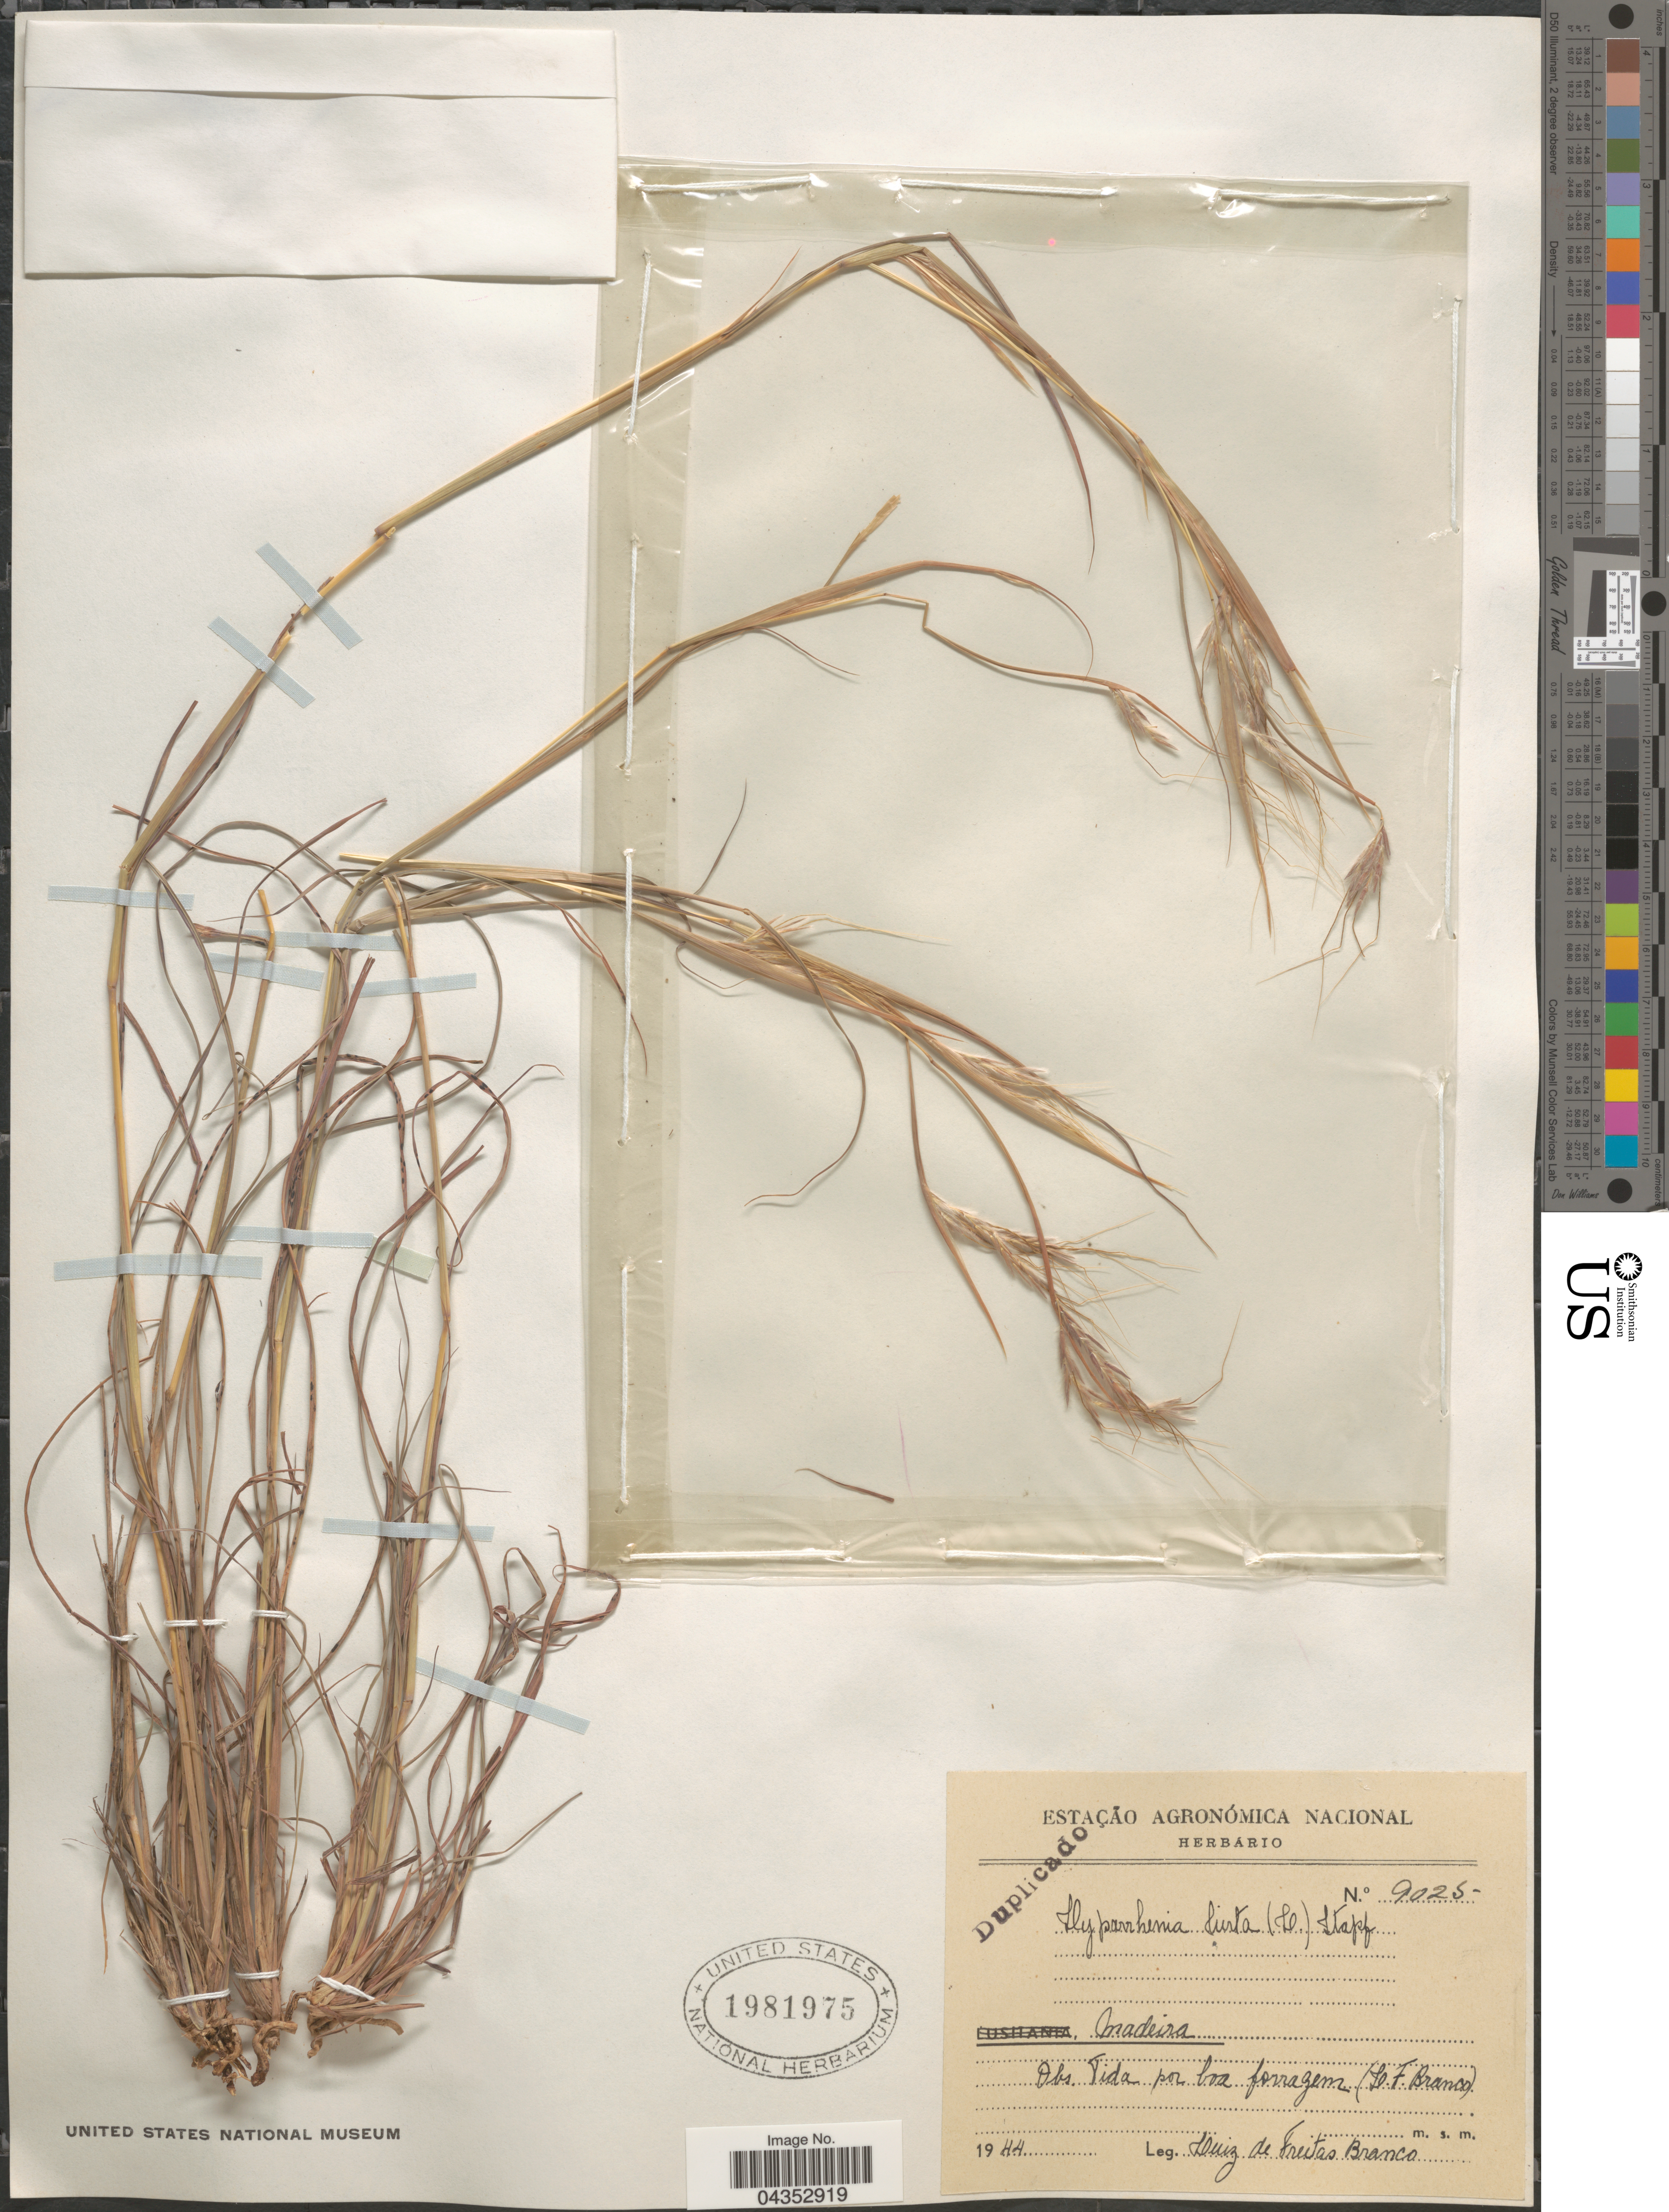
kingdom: Plantae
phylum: Tracheophyta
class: Liliopsida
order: Poales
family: Poaceae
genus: Hyparrhenia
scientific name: Hyparrhenia hirta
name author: (L.) Stapf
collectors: L. de Freitas Branco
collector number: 9025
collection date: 1944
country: Portugal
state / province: Madeira (Aut. Reg.)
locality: Tida por los forragem ( L.F. Branco).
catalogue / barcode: US 1981975